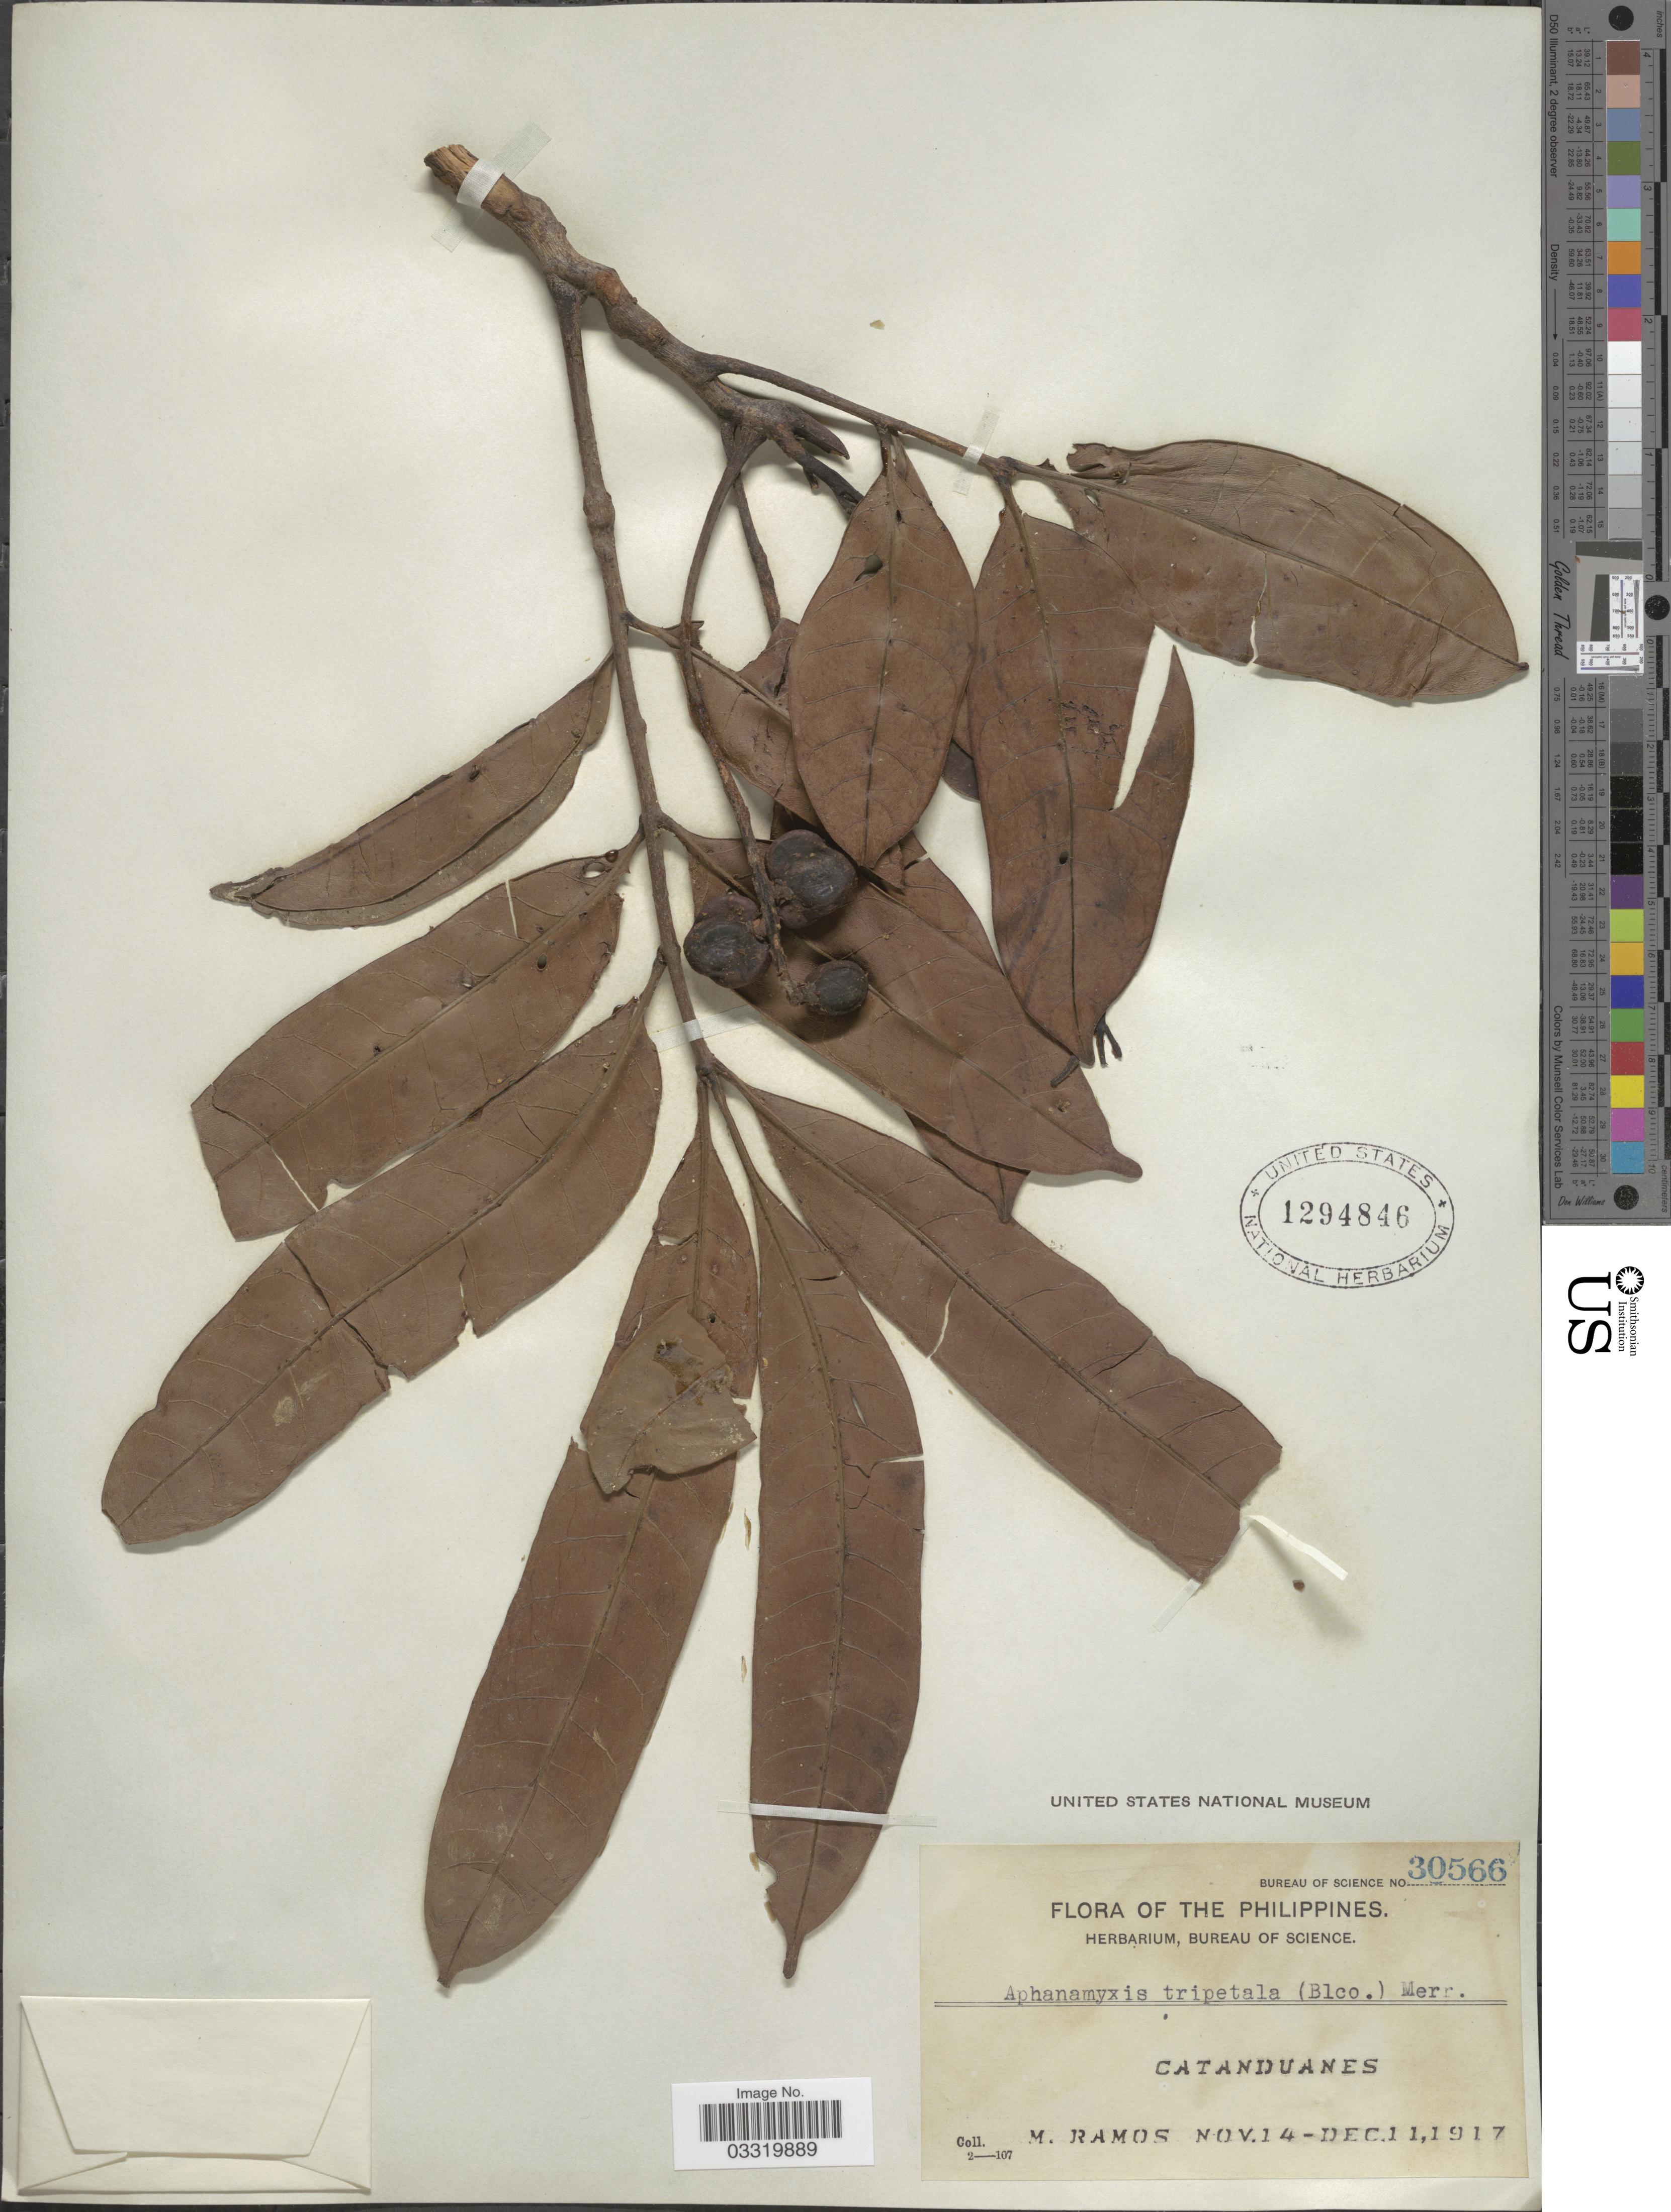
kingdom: Plantae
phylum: Tracheophyta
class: Magnoliopsida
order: Sapindales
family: Meliaceae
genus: Aphanamixis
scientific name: Aphanamixis polystachya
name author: (Wall.) R. Parker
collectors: M. Ramos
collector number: Bureau of Science 30566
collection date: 1917-11-14/1917-12-11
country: Philippines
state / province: Bicol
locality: Catanduanes.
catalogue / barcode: US 1294846